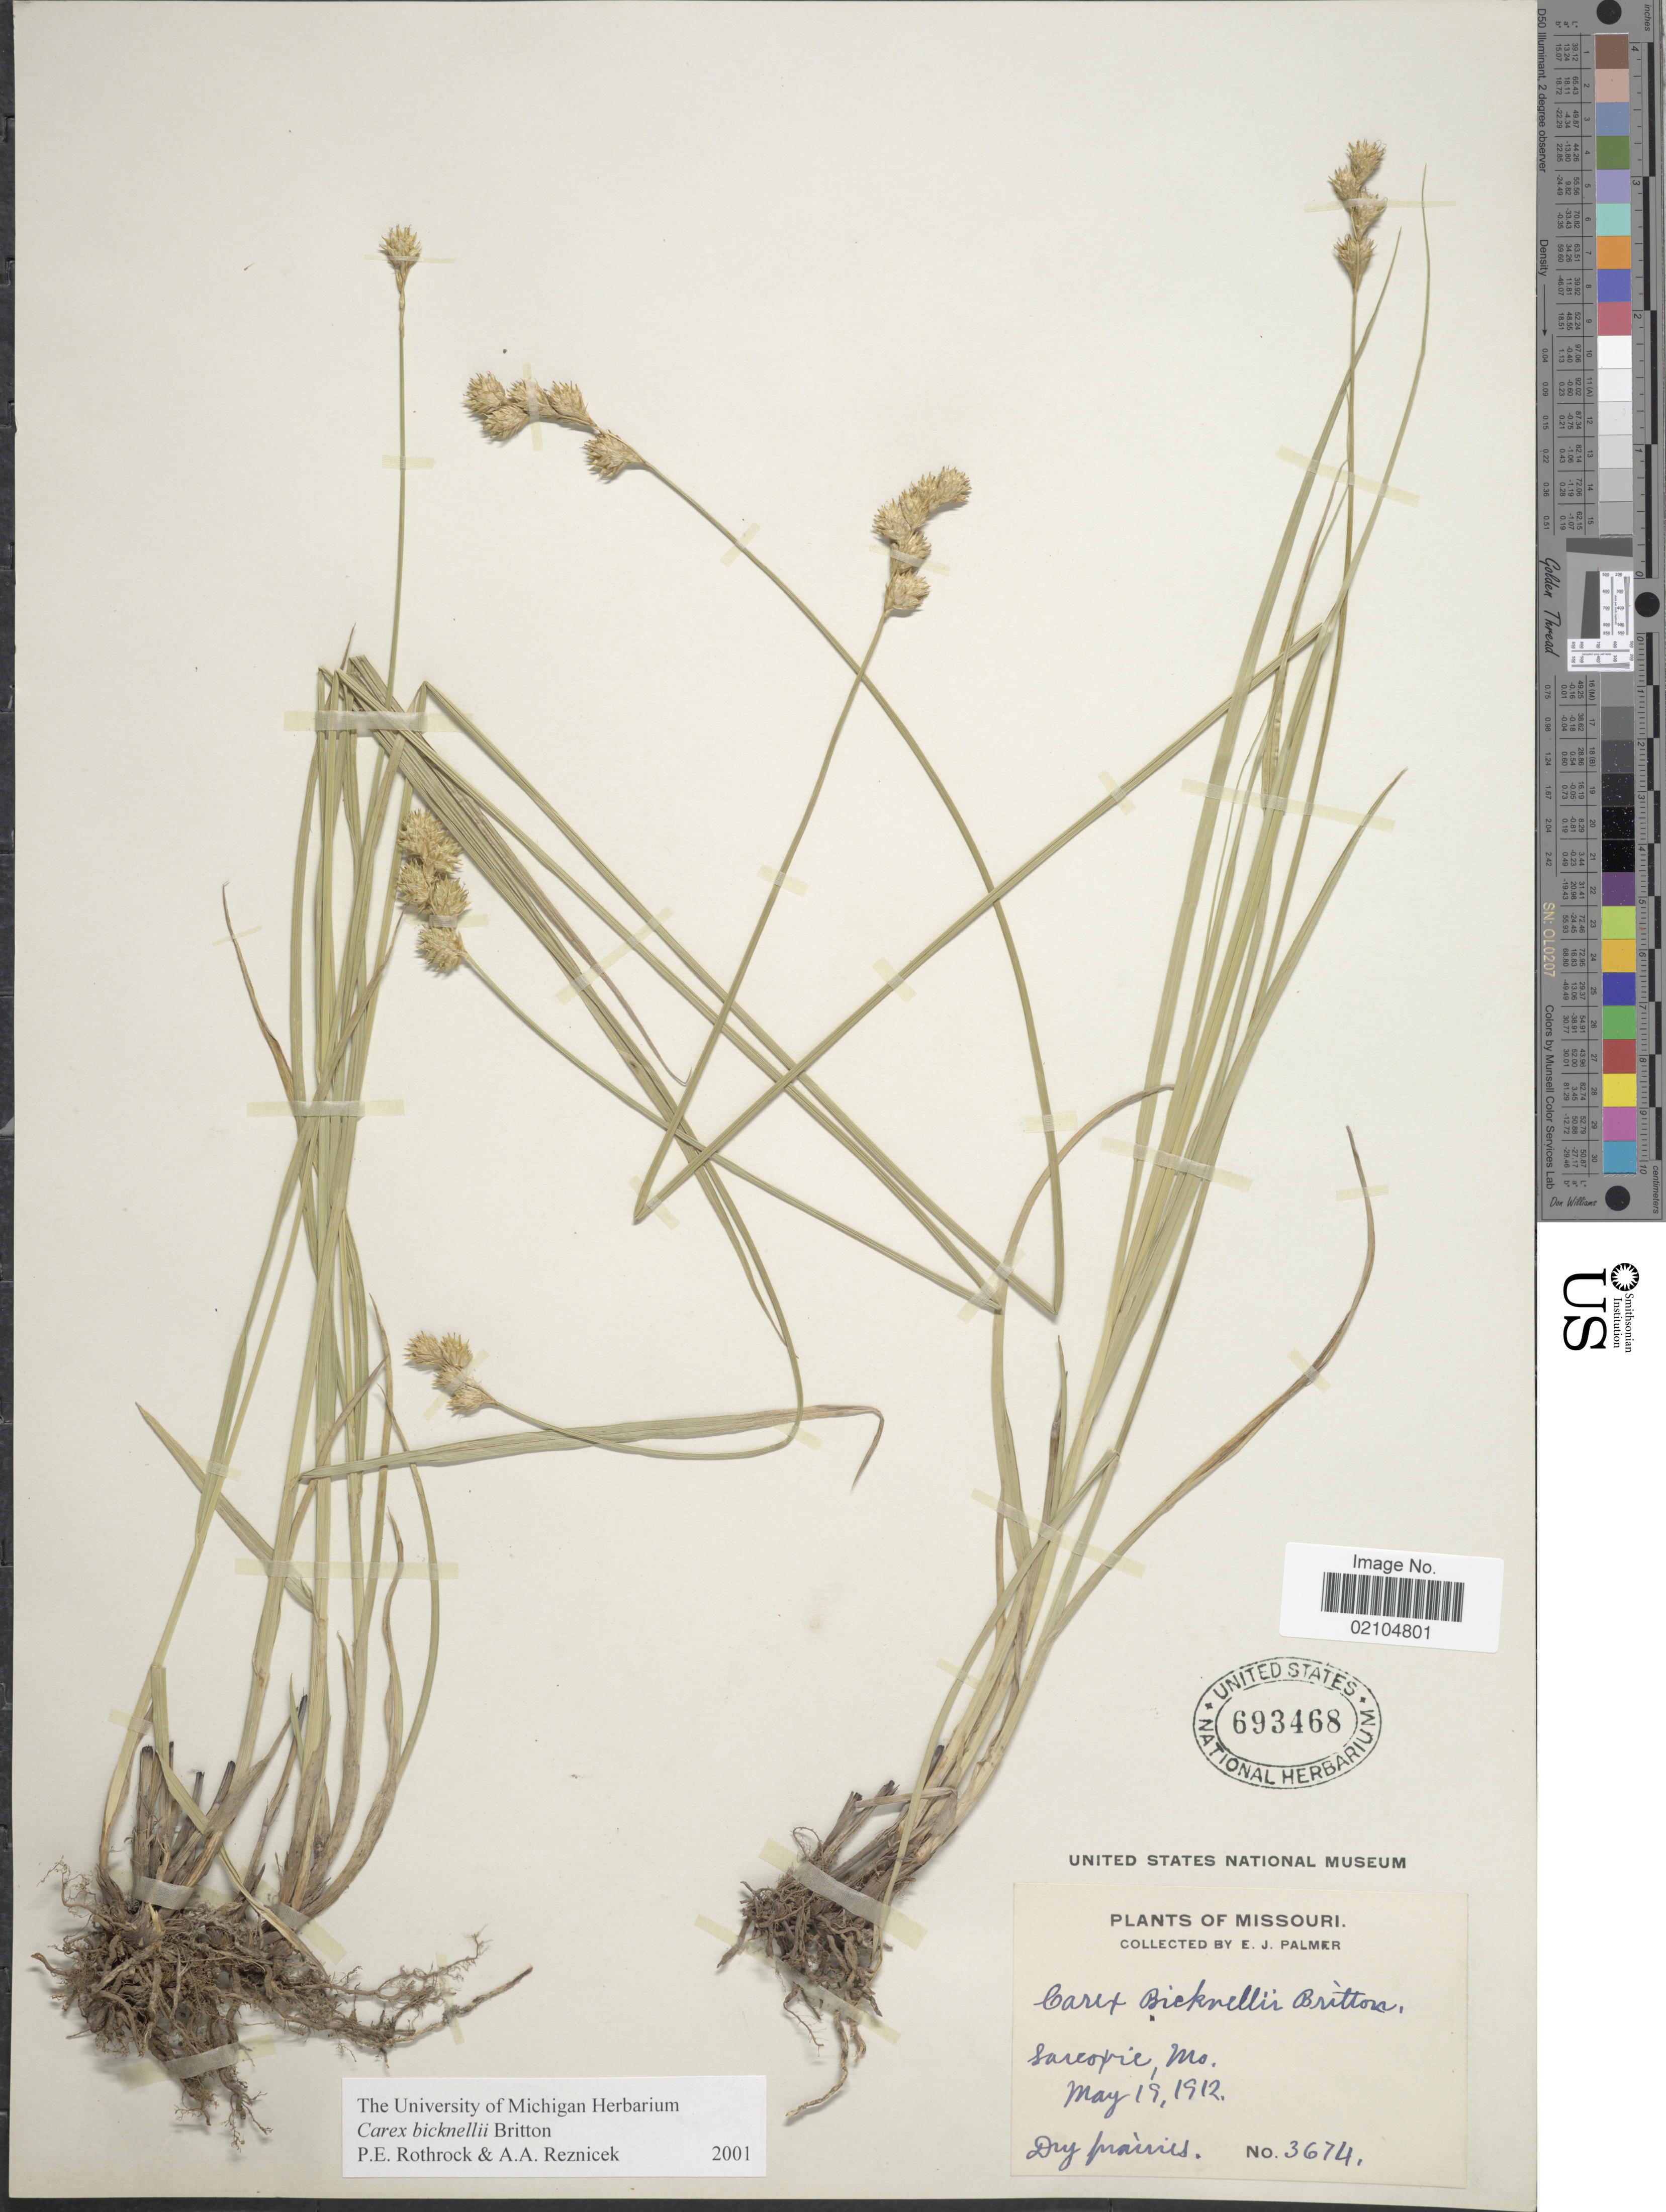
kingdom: Plantae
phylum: Tracheophyta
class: Liliopsida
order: Poales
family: Cyperaceae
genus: Carex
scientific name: Carex bicknellii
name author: Britton & A. Br.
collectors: E. J. Palmer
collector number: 3674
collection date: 1912-05-19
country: United States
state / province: Missouri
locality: Sarcopie, dry prairies.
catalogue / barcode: US 693468